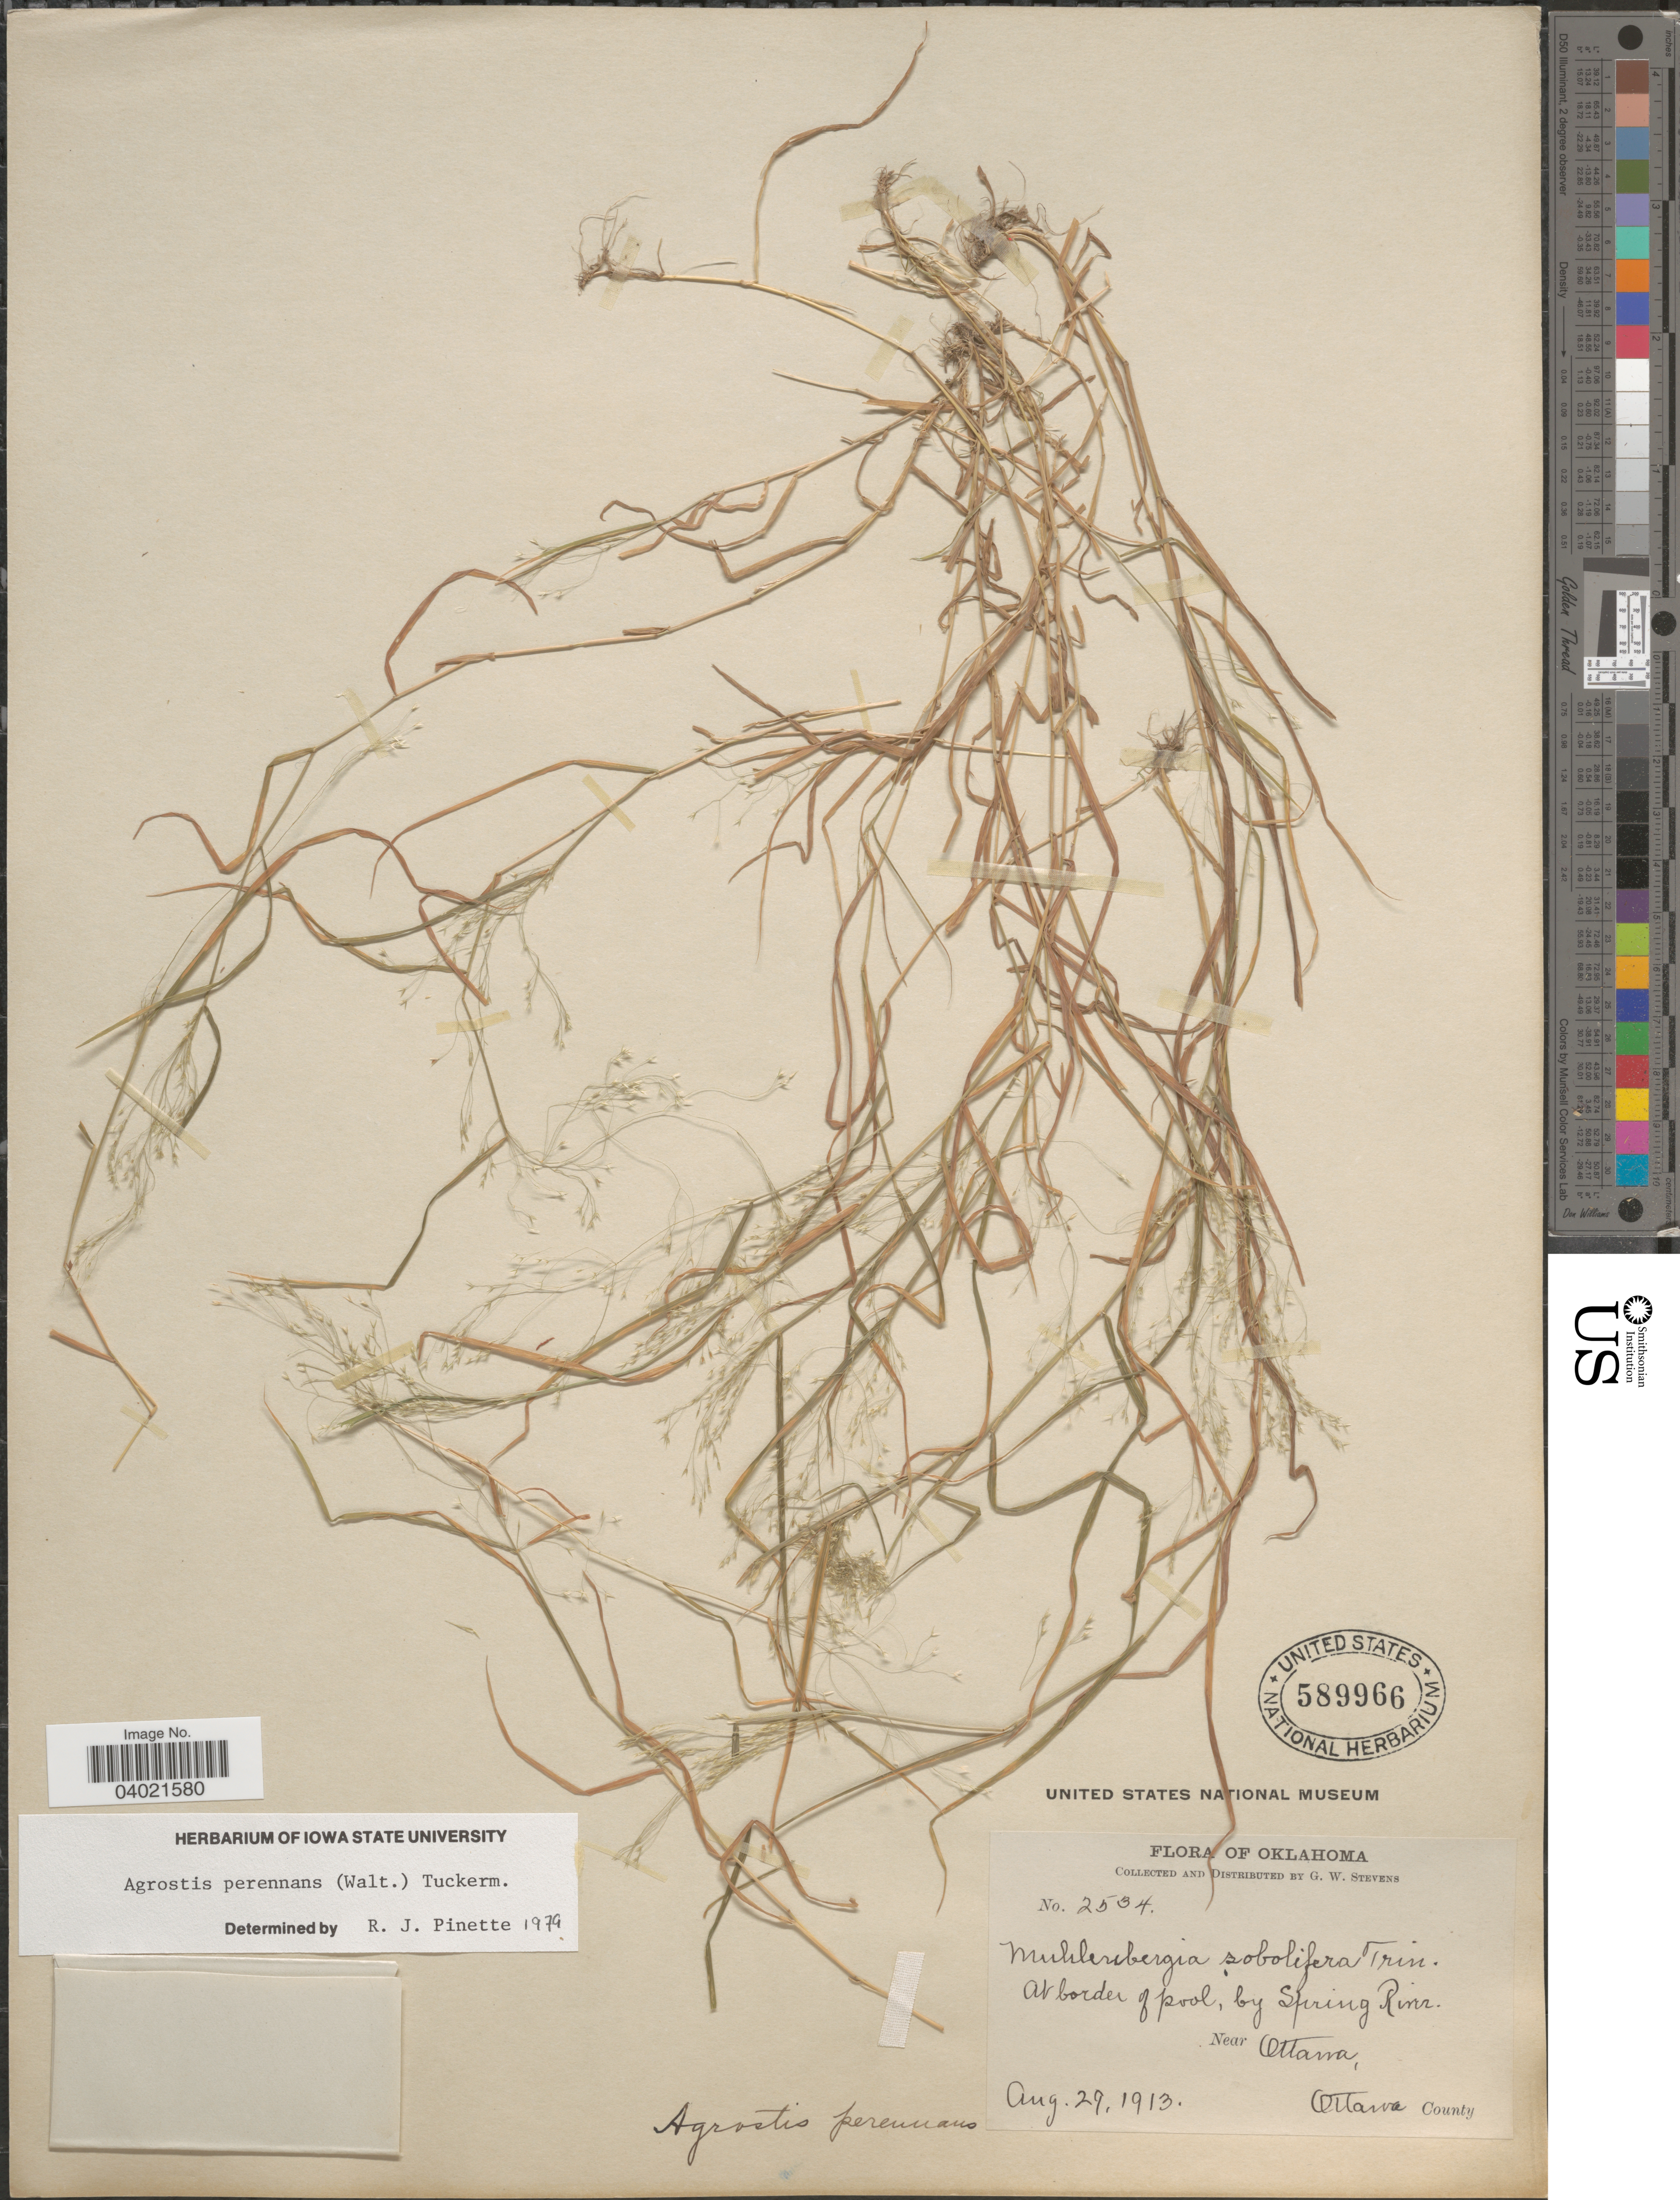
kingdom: Plantae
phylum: Tracheophyta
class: Liliopsida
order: Poales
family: Poaceae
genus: Agrostis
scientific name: Agrostis perennans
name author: (Walter) Tuck.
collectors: G. W. Stevens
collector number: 2534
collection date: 1913-08-29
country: United States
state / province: Oklahoma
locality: At border of Pool, by Spring River. Near Ottawa. Ottawa County.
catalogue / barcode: US 589966